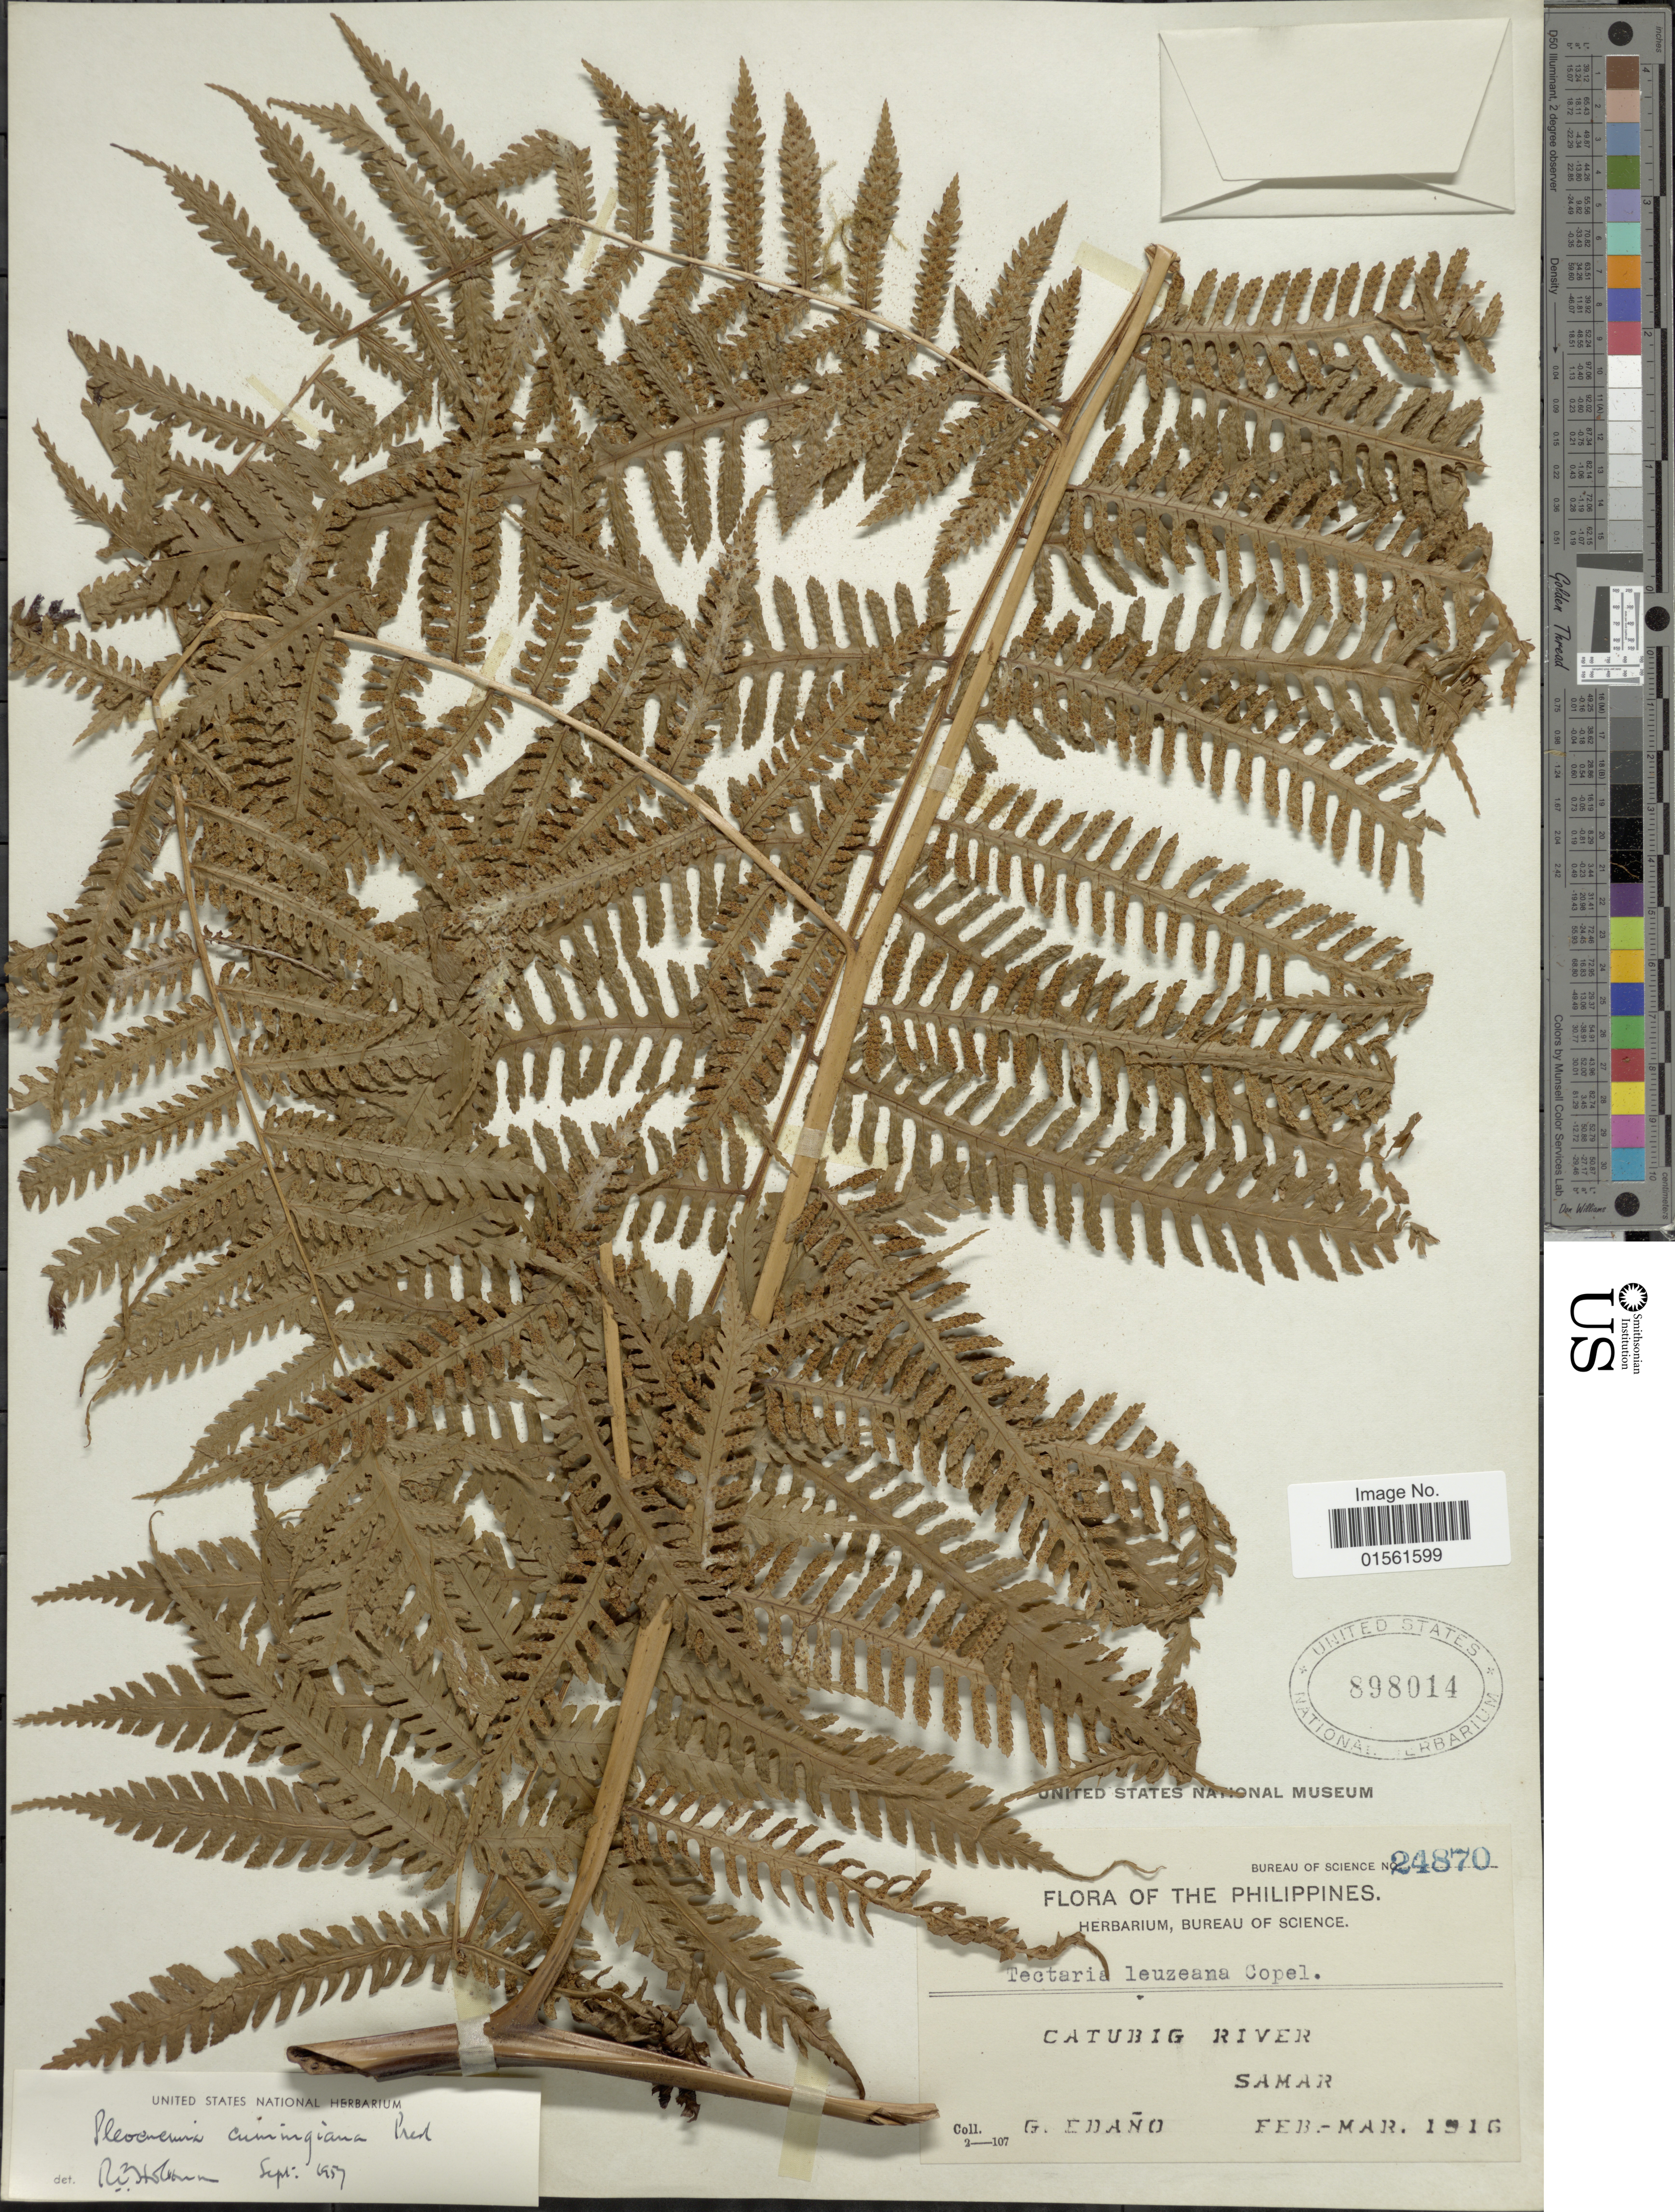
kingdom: Plantae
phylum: Tracheophyta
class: Polypodiopsida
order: Polypodiales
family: Dryopteridaceae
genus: Pleocnemia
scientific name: Pleocnemia cumingiana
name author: C. Presl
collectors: G. Edaño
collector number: Bureau of Science 24870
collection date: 1916-02/1916-03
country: Philippines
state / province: Eastern Visayas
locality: Catubig River, Samar.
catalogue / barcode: US 898014